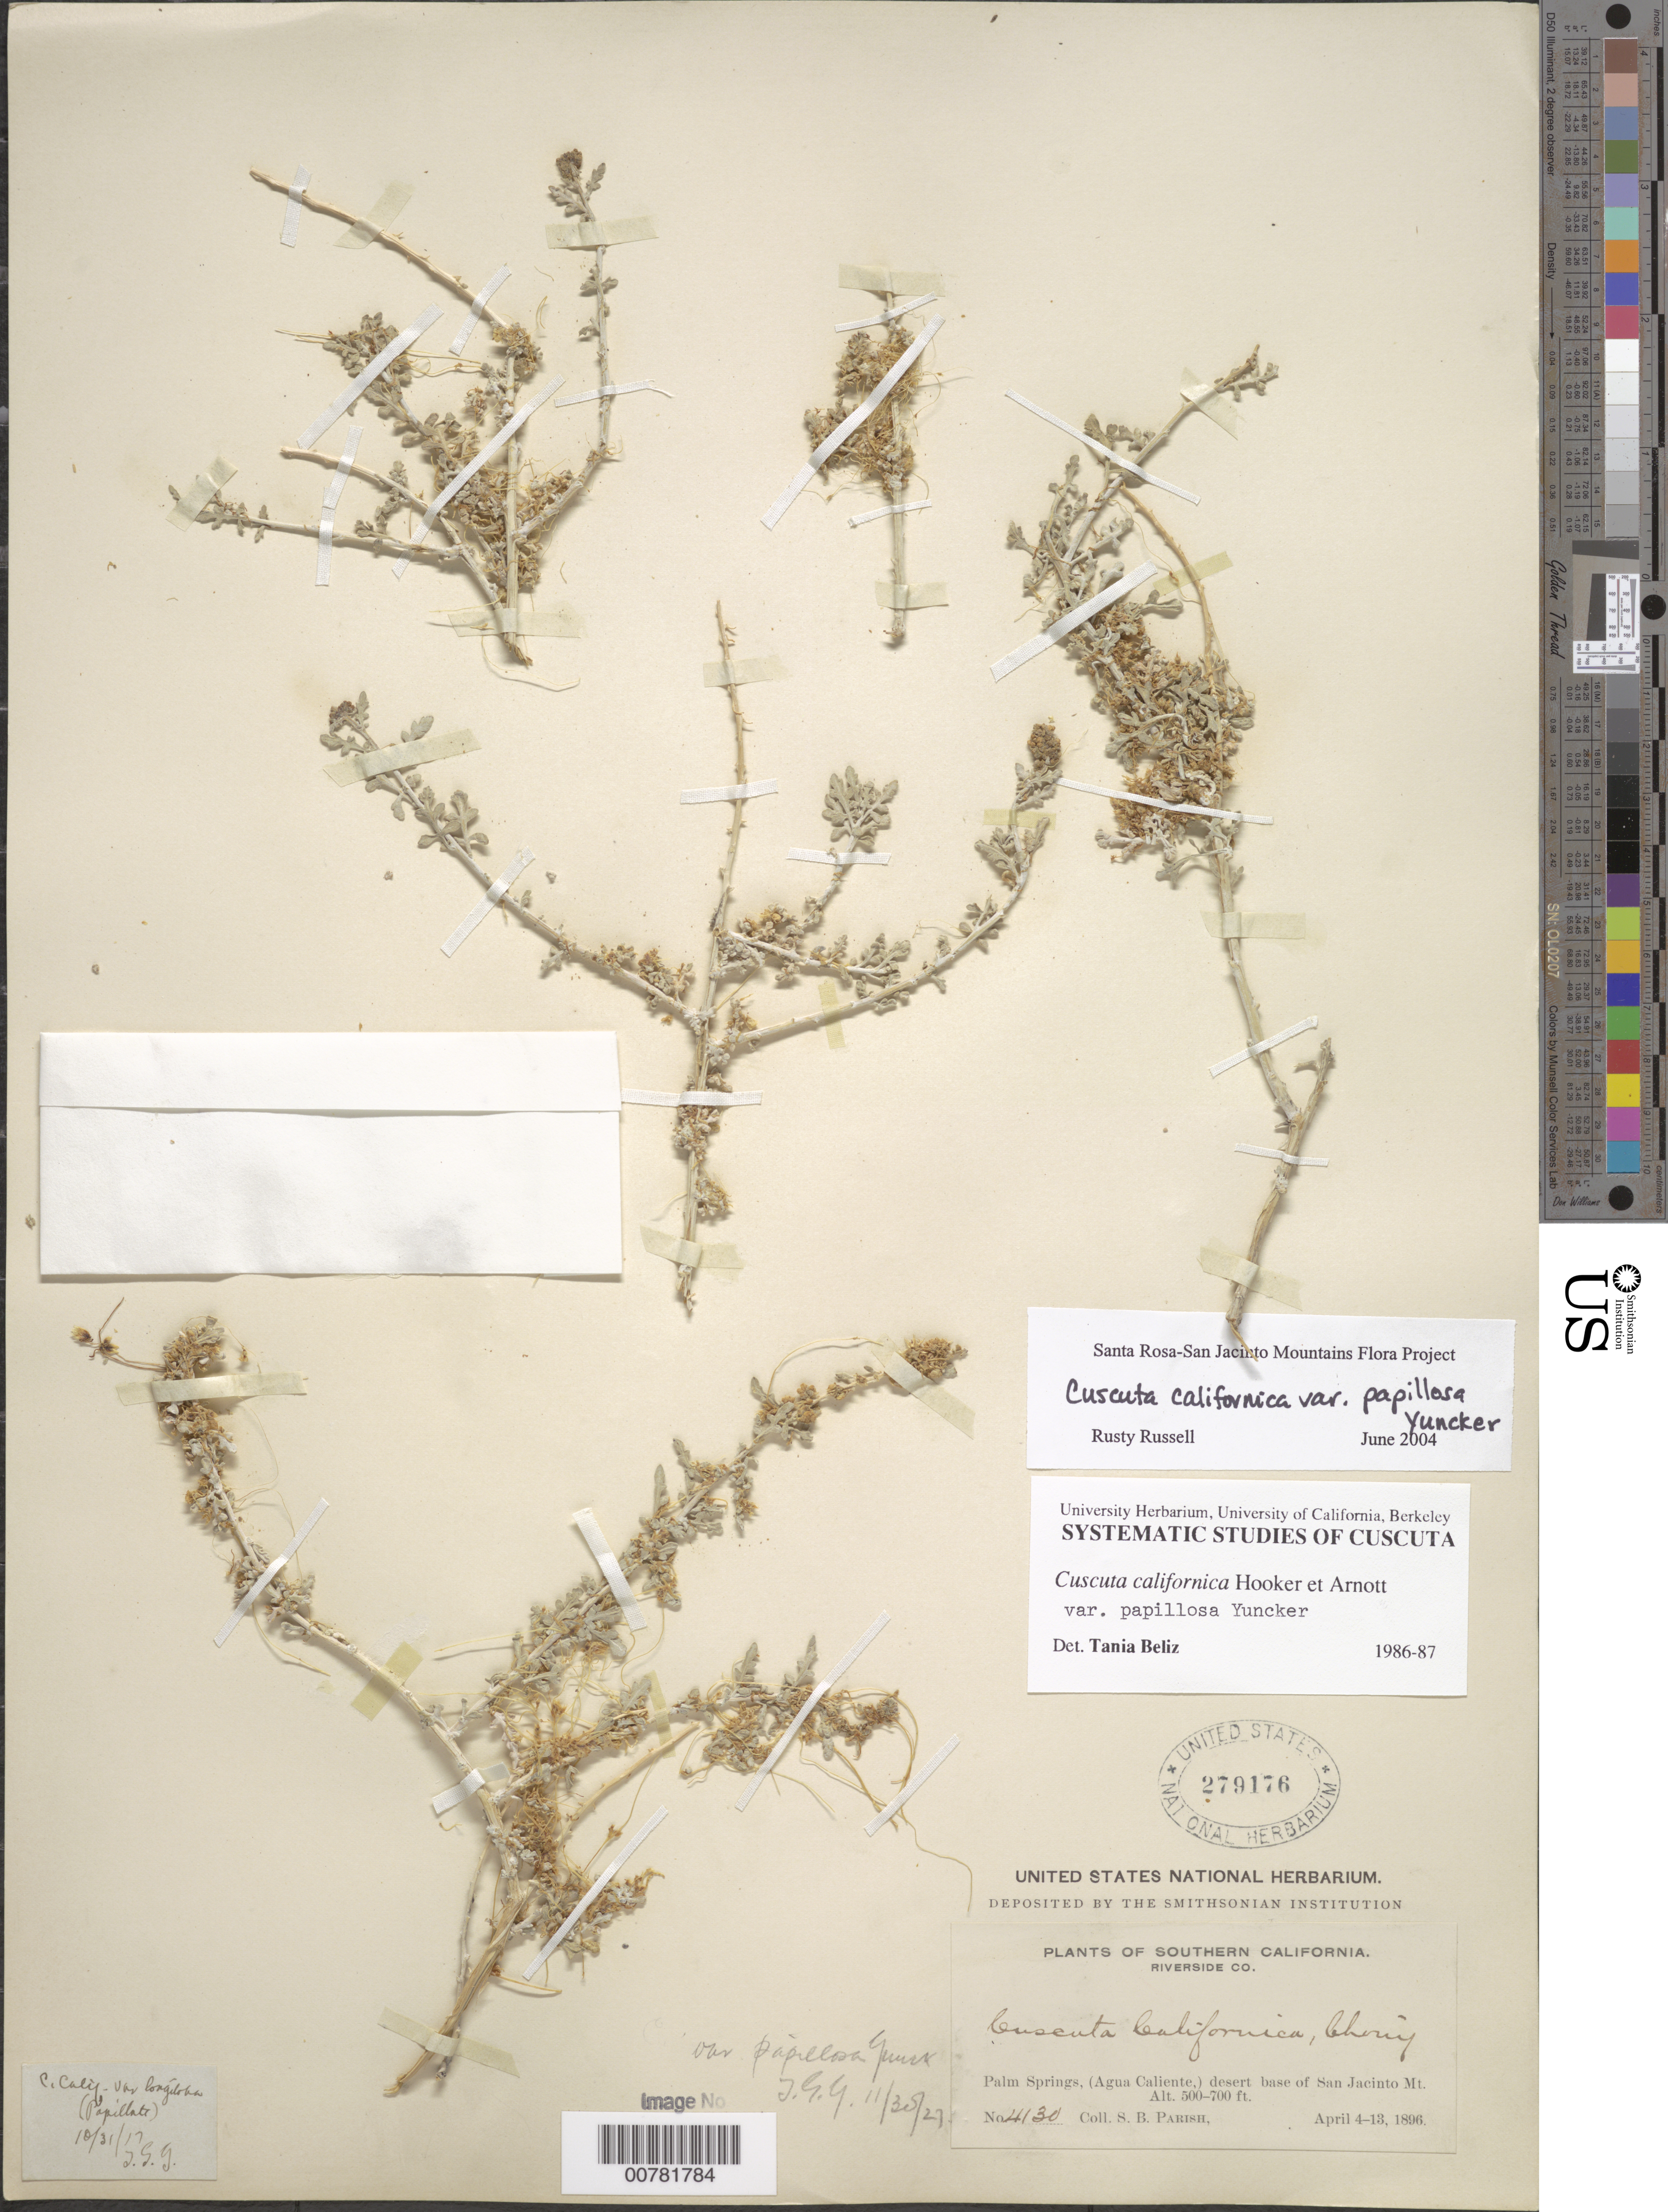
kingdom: Plantae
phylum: Tracheophyta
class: Magnoliopsida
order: Solanales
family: Convolvulaceae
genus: Cuscuta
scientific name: Cuscuta californica var. papillosa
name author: Yunck.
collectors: S. B. Parish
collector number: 4130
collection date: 1896-04-04/1896-04-13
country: United States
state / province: California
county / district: Riverside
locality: Southern California. Riverside Co. Palm Springs, (Agua Caliente,) desert base of San Jacinto Mt.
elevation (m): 152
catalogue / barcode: US 279176